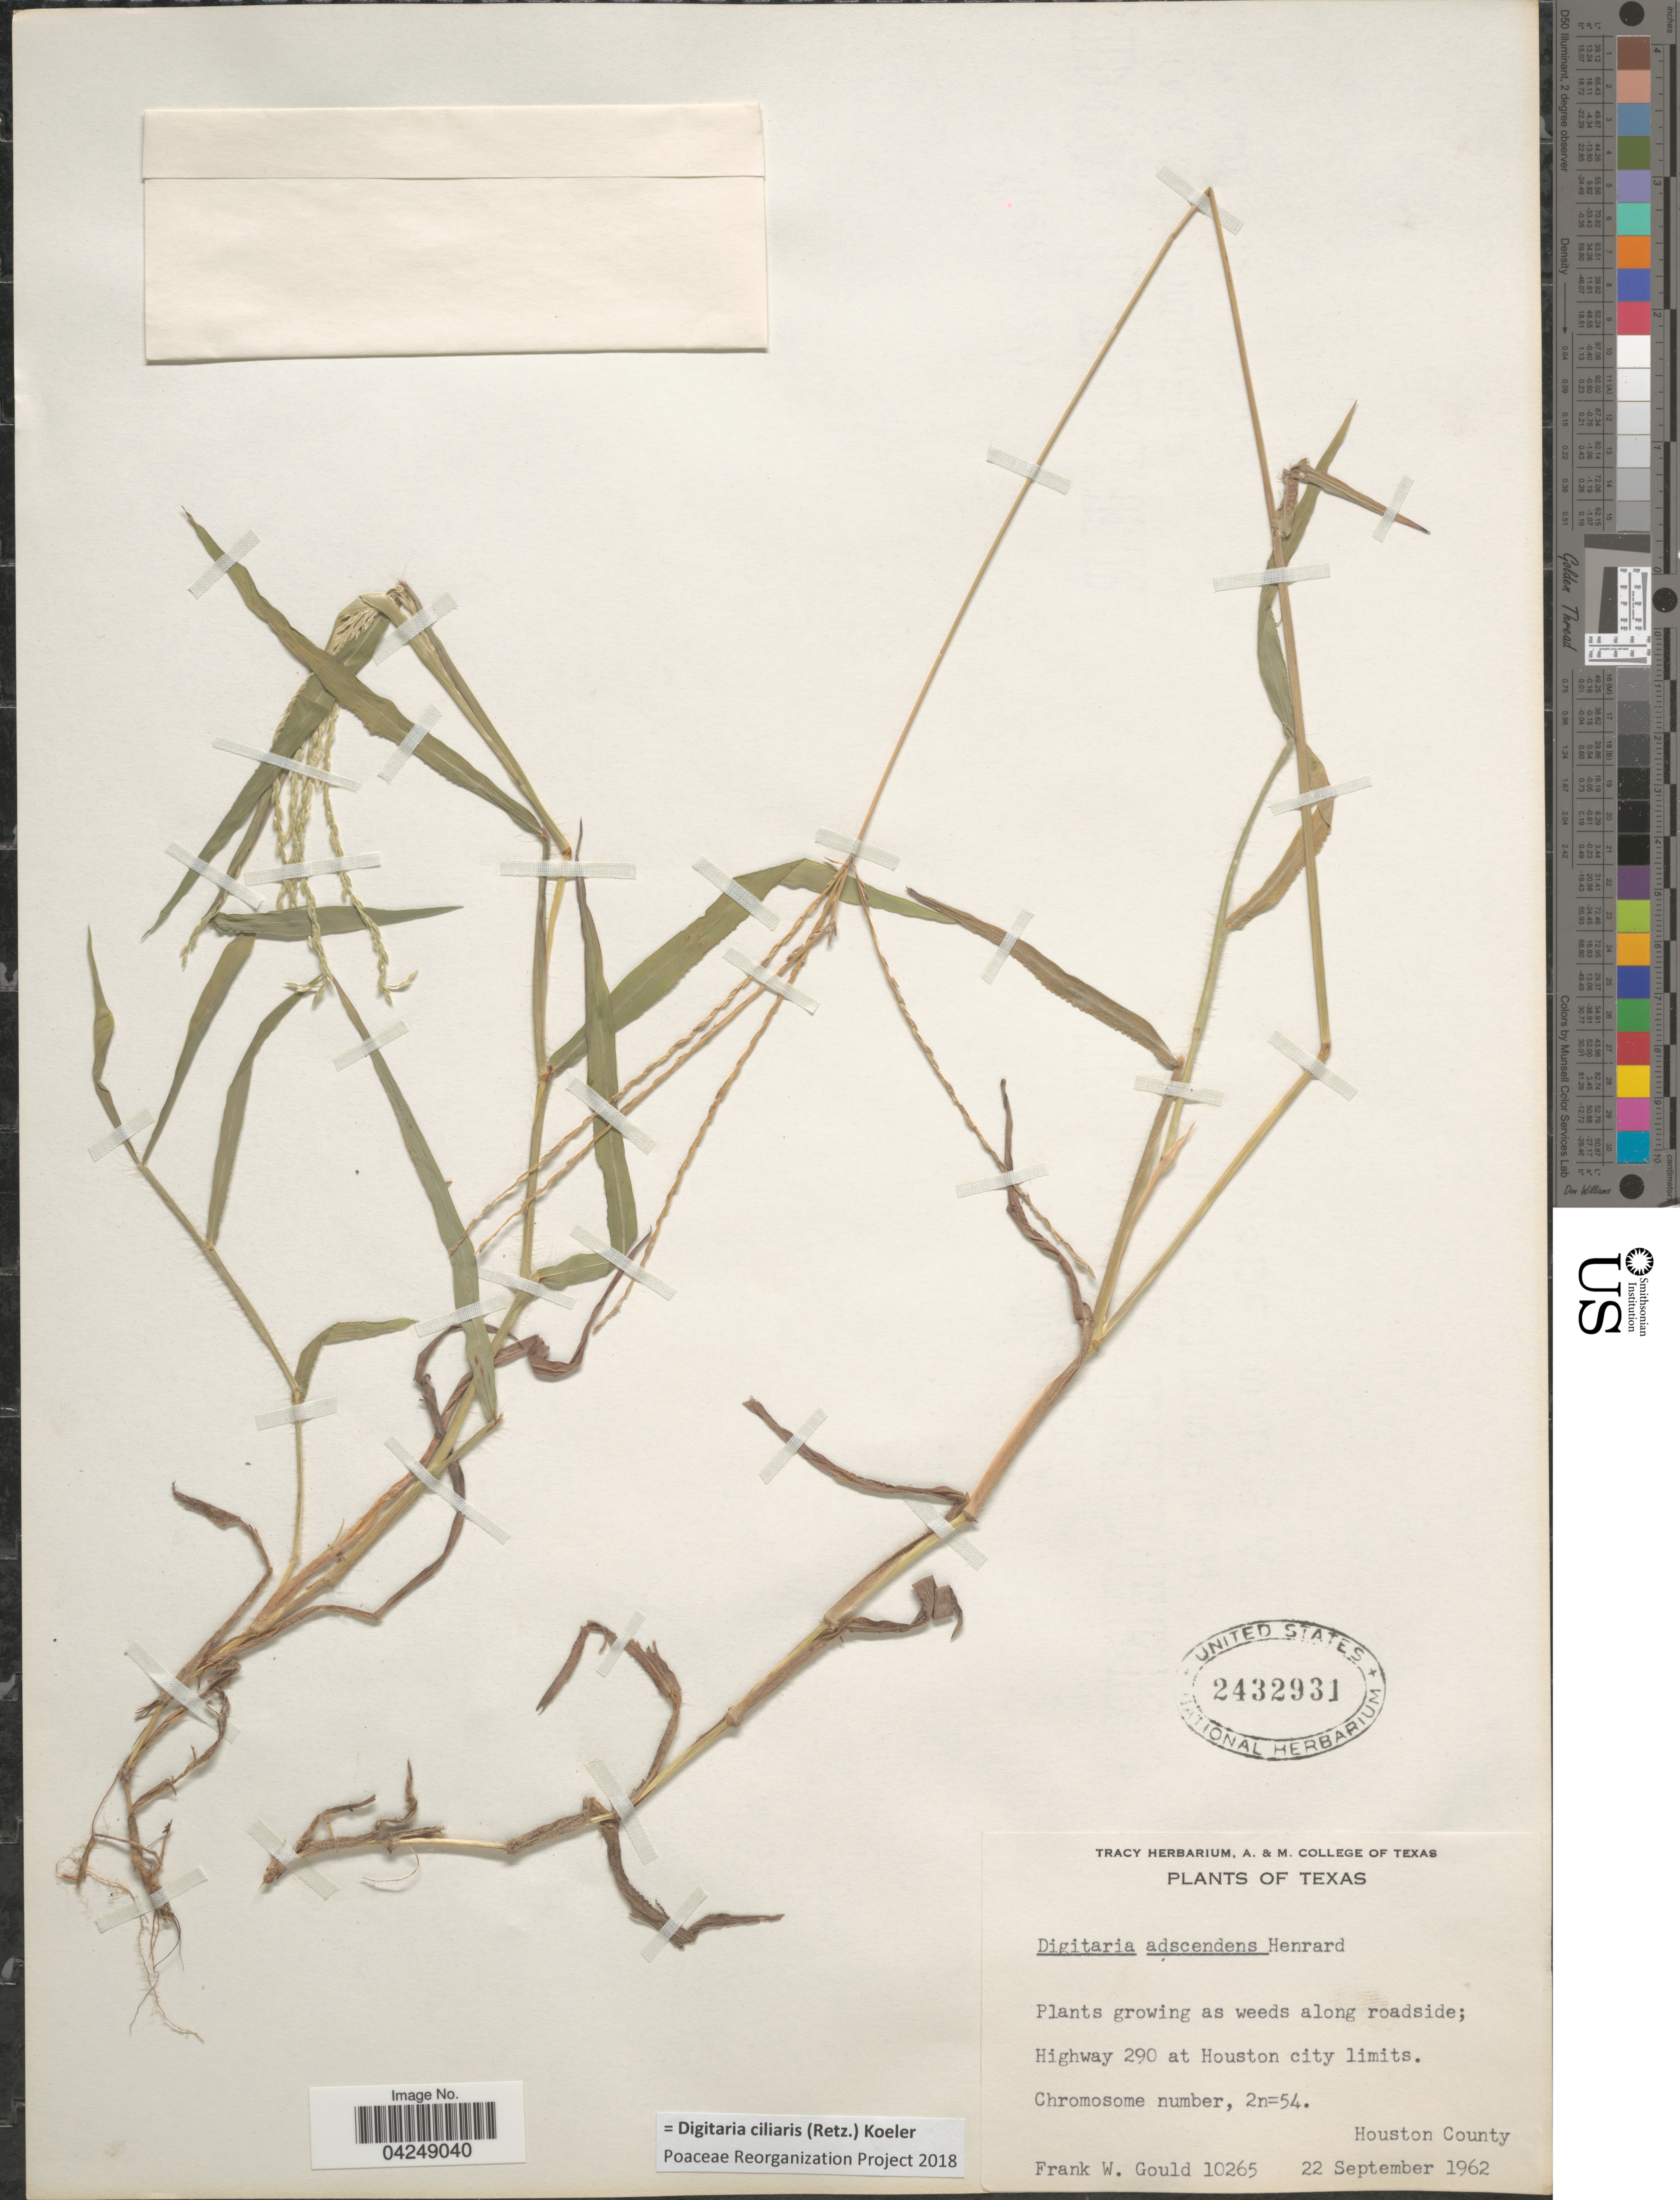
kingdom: Plantae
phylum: Tracheophyta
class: Liliopsida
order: Poales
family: Poaceae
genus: Digitaria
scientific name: Digitaria ciliaris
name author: (Retz.) Koeler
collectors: F. W. Gould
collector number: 10265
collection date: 1962-09-22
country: United States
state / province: Texas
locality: Growing as weeds along roadside; Highway 290 at Houston city limits. Houston County.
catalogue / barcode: US 2432931